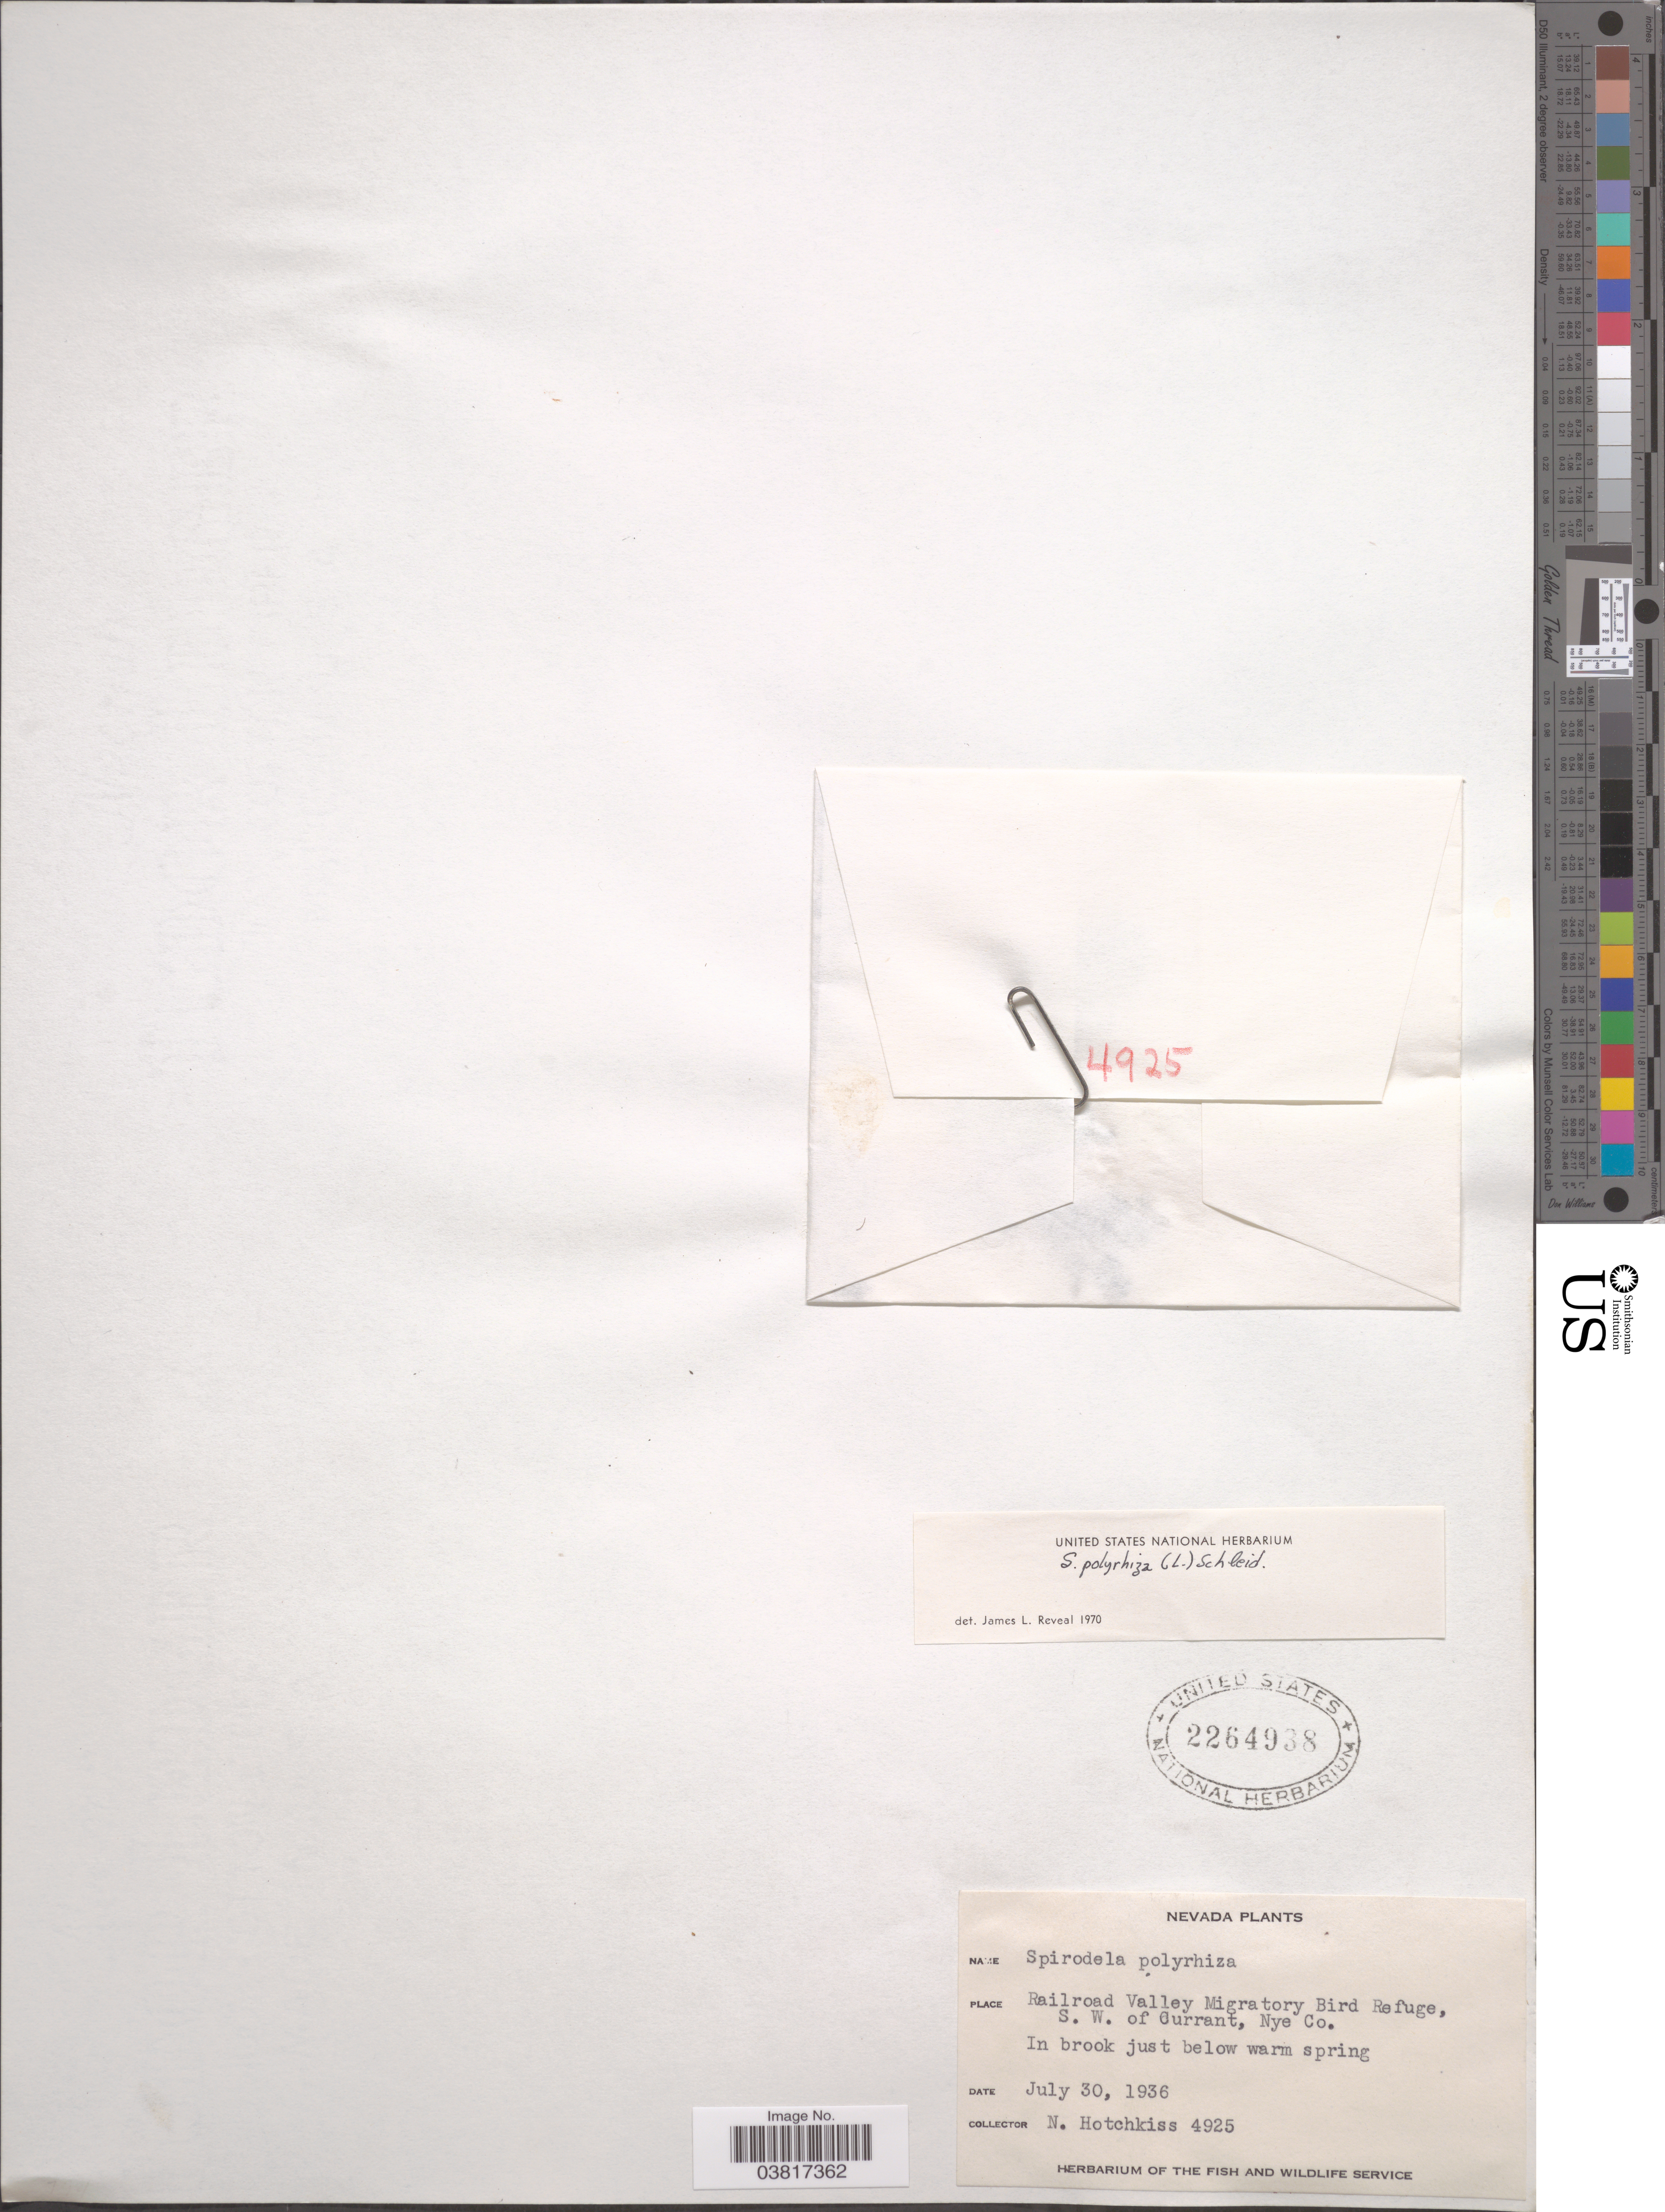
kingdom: Plantae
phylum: Tracheophyta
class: Liliopsida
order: Alismatales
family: Araceae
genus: Spirodela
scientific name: Spirodela polyrrhiza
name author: (L.) Schleid.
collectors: N. Hotchkiss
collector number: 4925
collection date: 1936-07-30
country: United States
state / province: Nevada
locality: Railroad Valley Migratory Bird Refuge, S. W. of Currant, Nye Co. In brook just below warm spring.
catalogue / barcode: US 2264938